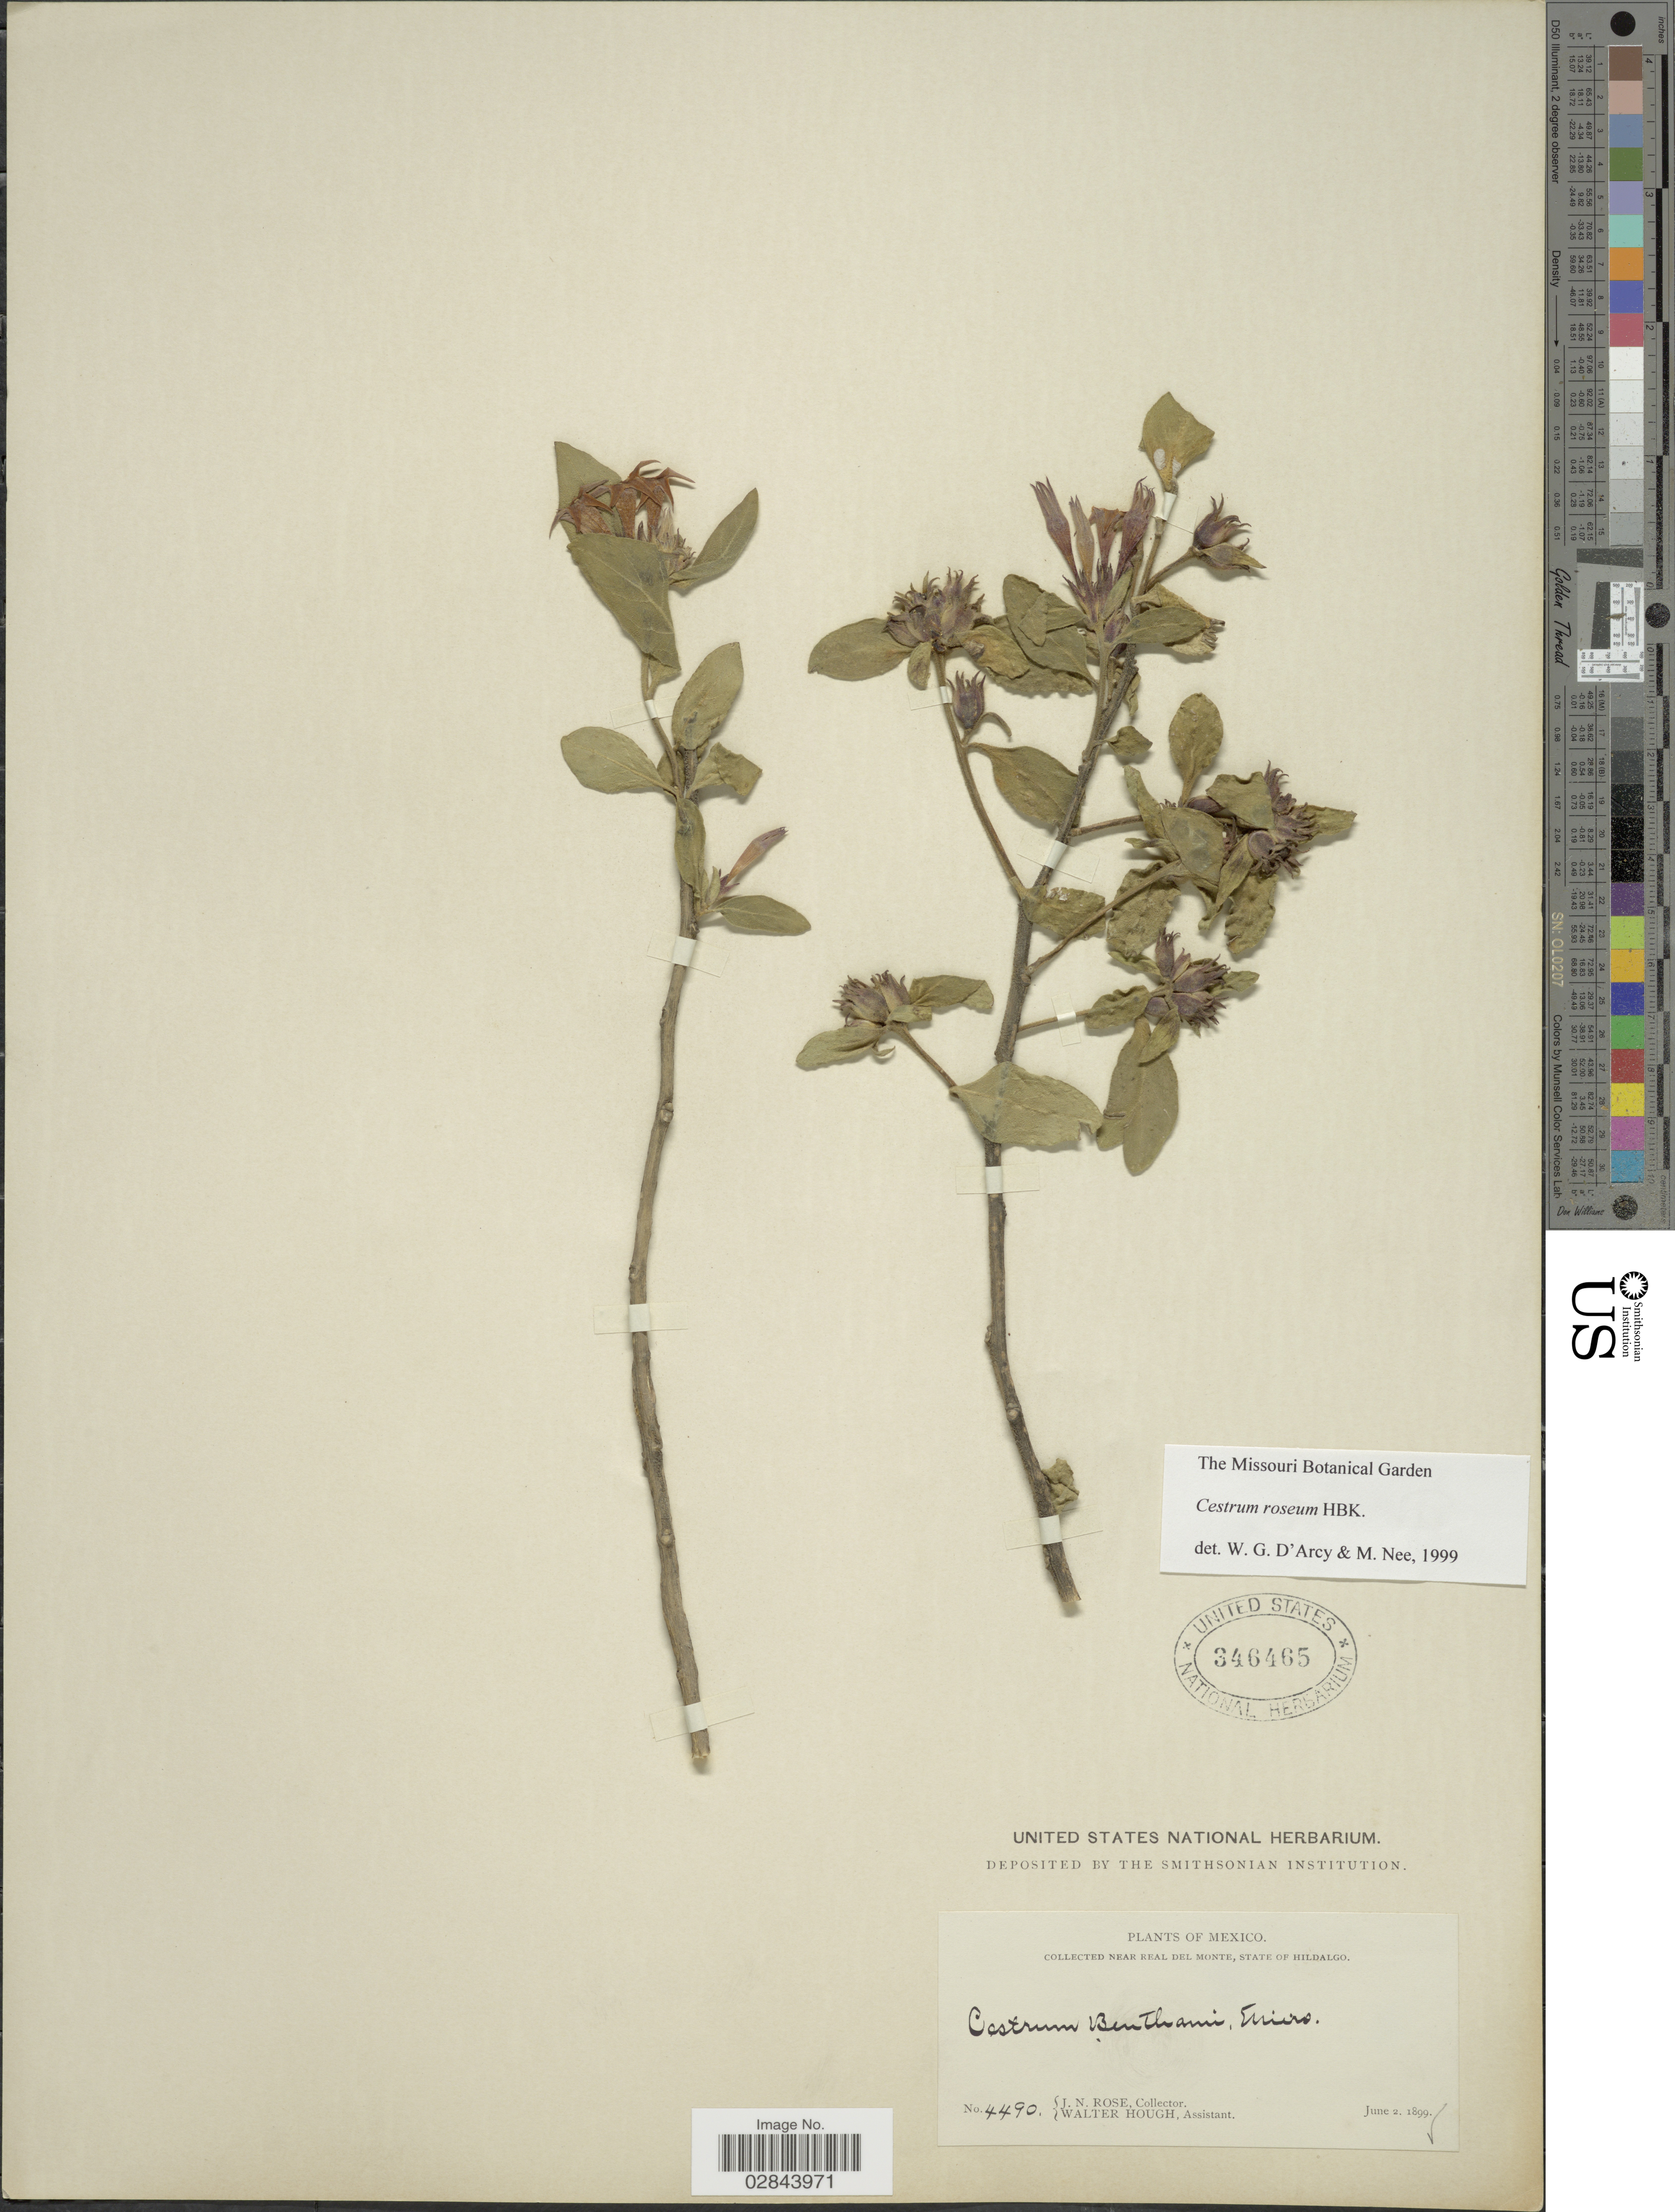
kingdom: Plantae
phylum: Tracheophyta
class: Magnoliopsida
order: Solanales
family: Solanaceae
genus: Cestrum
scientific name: Cestrum roseum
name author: Kunth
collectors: J. N. Rose & W. Hough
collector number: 4490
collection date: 1899-06-02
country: Mexico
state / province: Hidalgo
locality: Near Real del Monte.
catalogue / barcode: US 346465